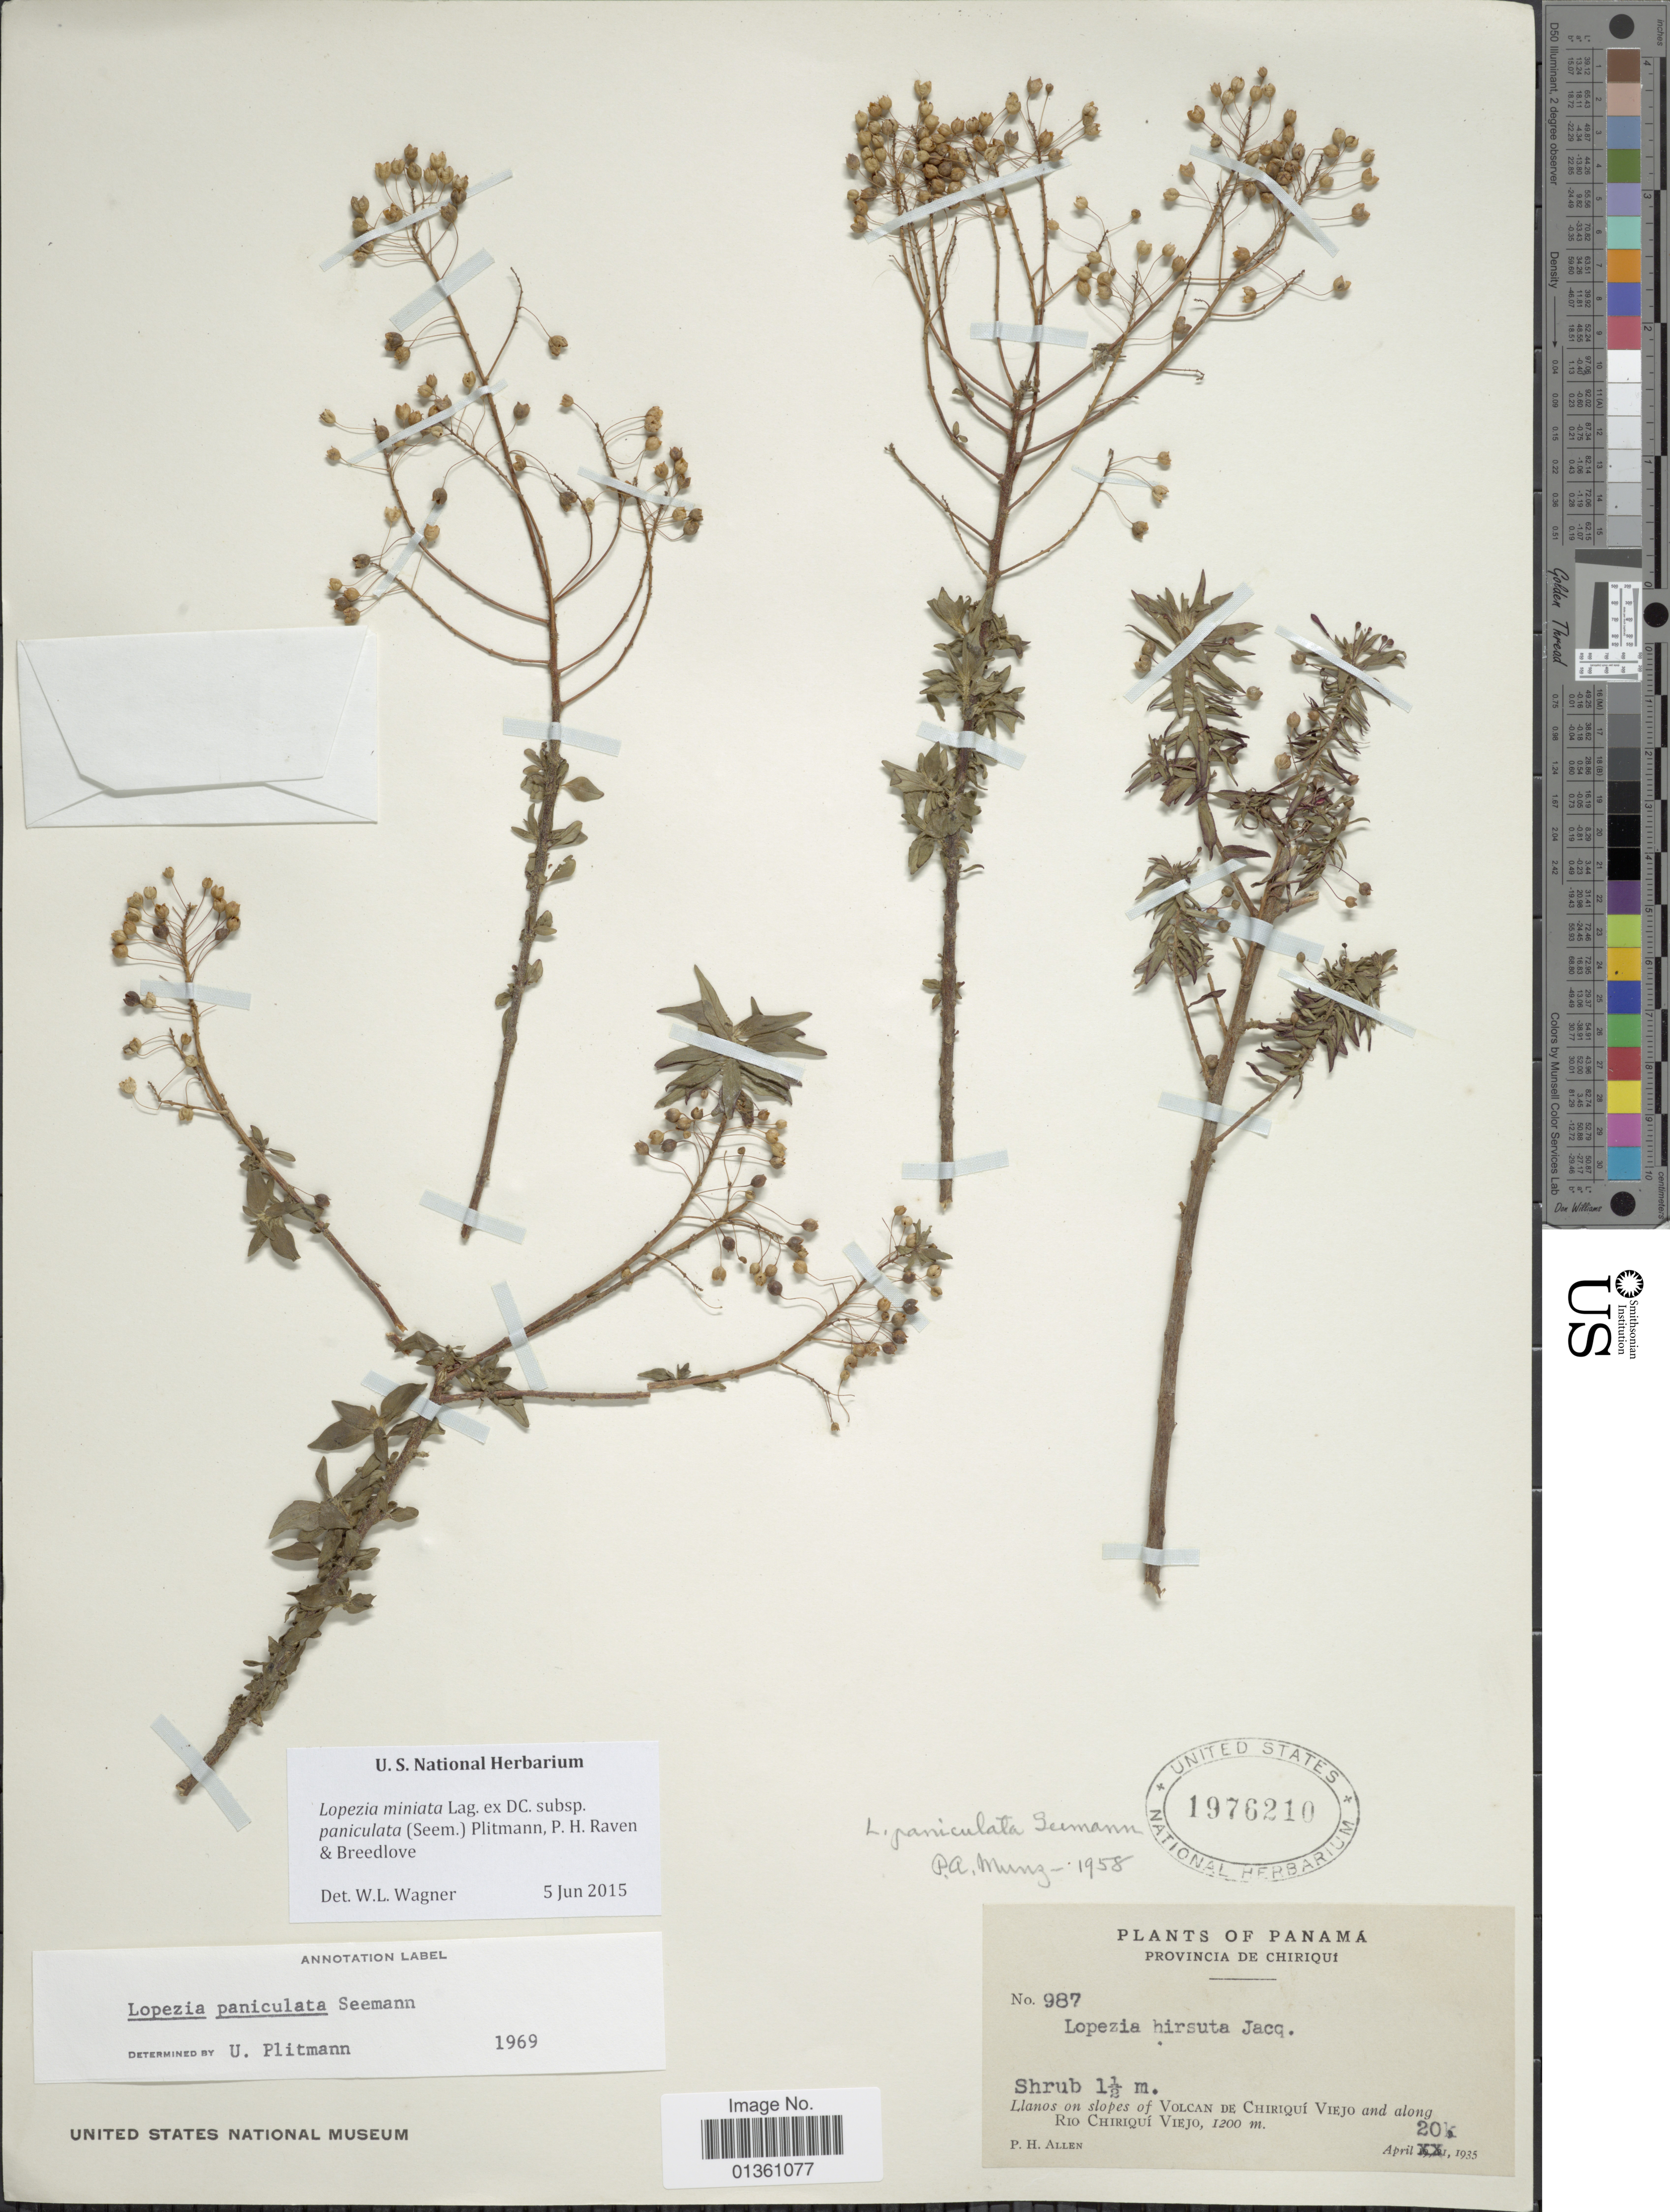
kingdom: Plantae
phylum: Tracheophyta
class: Magnoliopsida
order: Myrtales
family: Onagraceae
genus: Lopezia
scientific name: Lopezia miniata subsp. paniculata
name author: (Seem.) Plitmann et al.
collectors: P. H. Allen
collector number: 987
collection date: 1935-04-20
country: Panama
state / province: Chiriqui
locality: Llanos on slopes of Volcan de Chiriquí Viejo and along Rio Chiriquí Viejo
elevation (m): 1200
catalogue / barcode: US 1976210